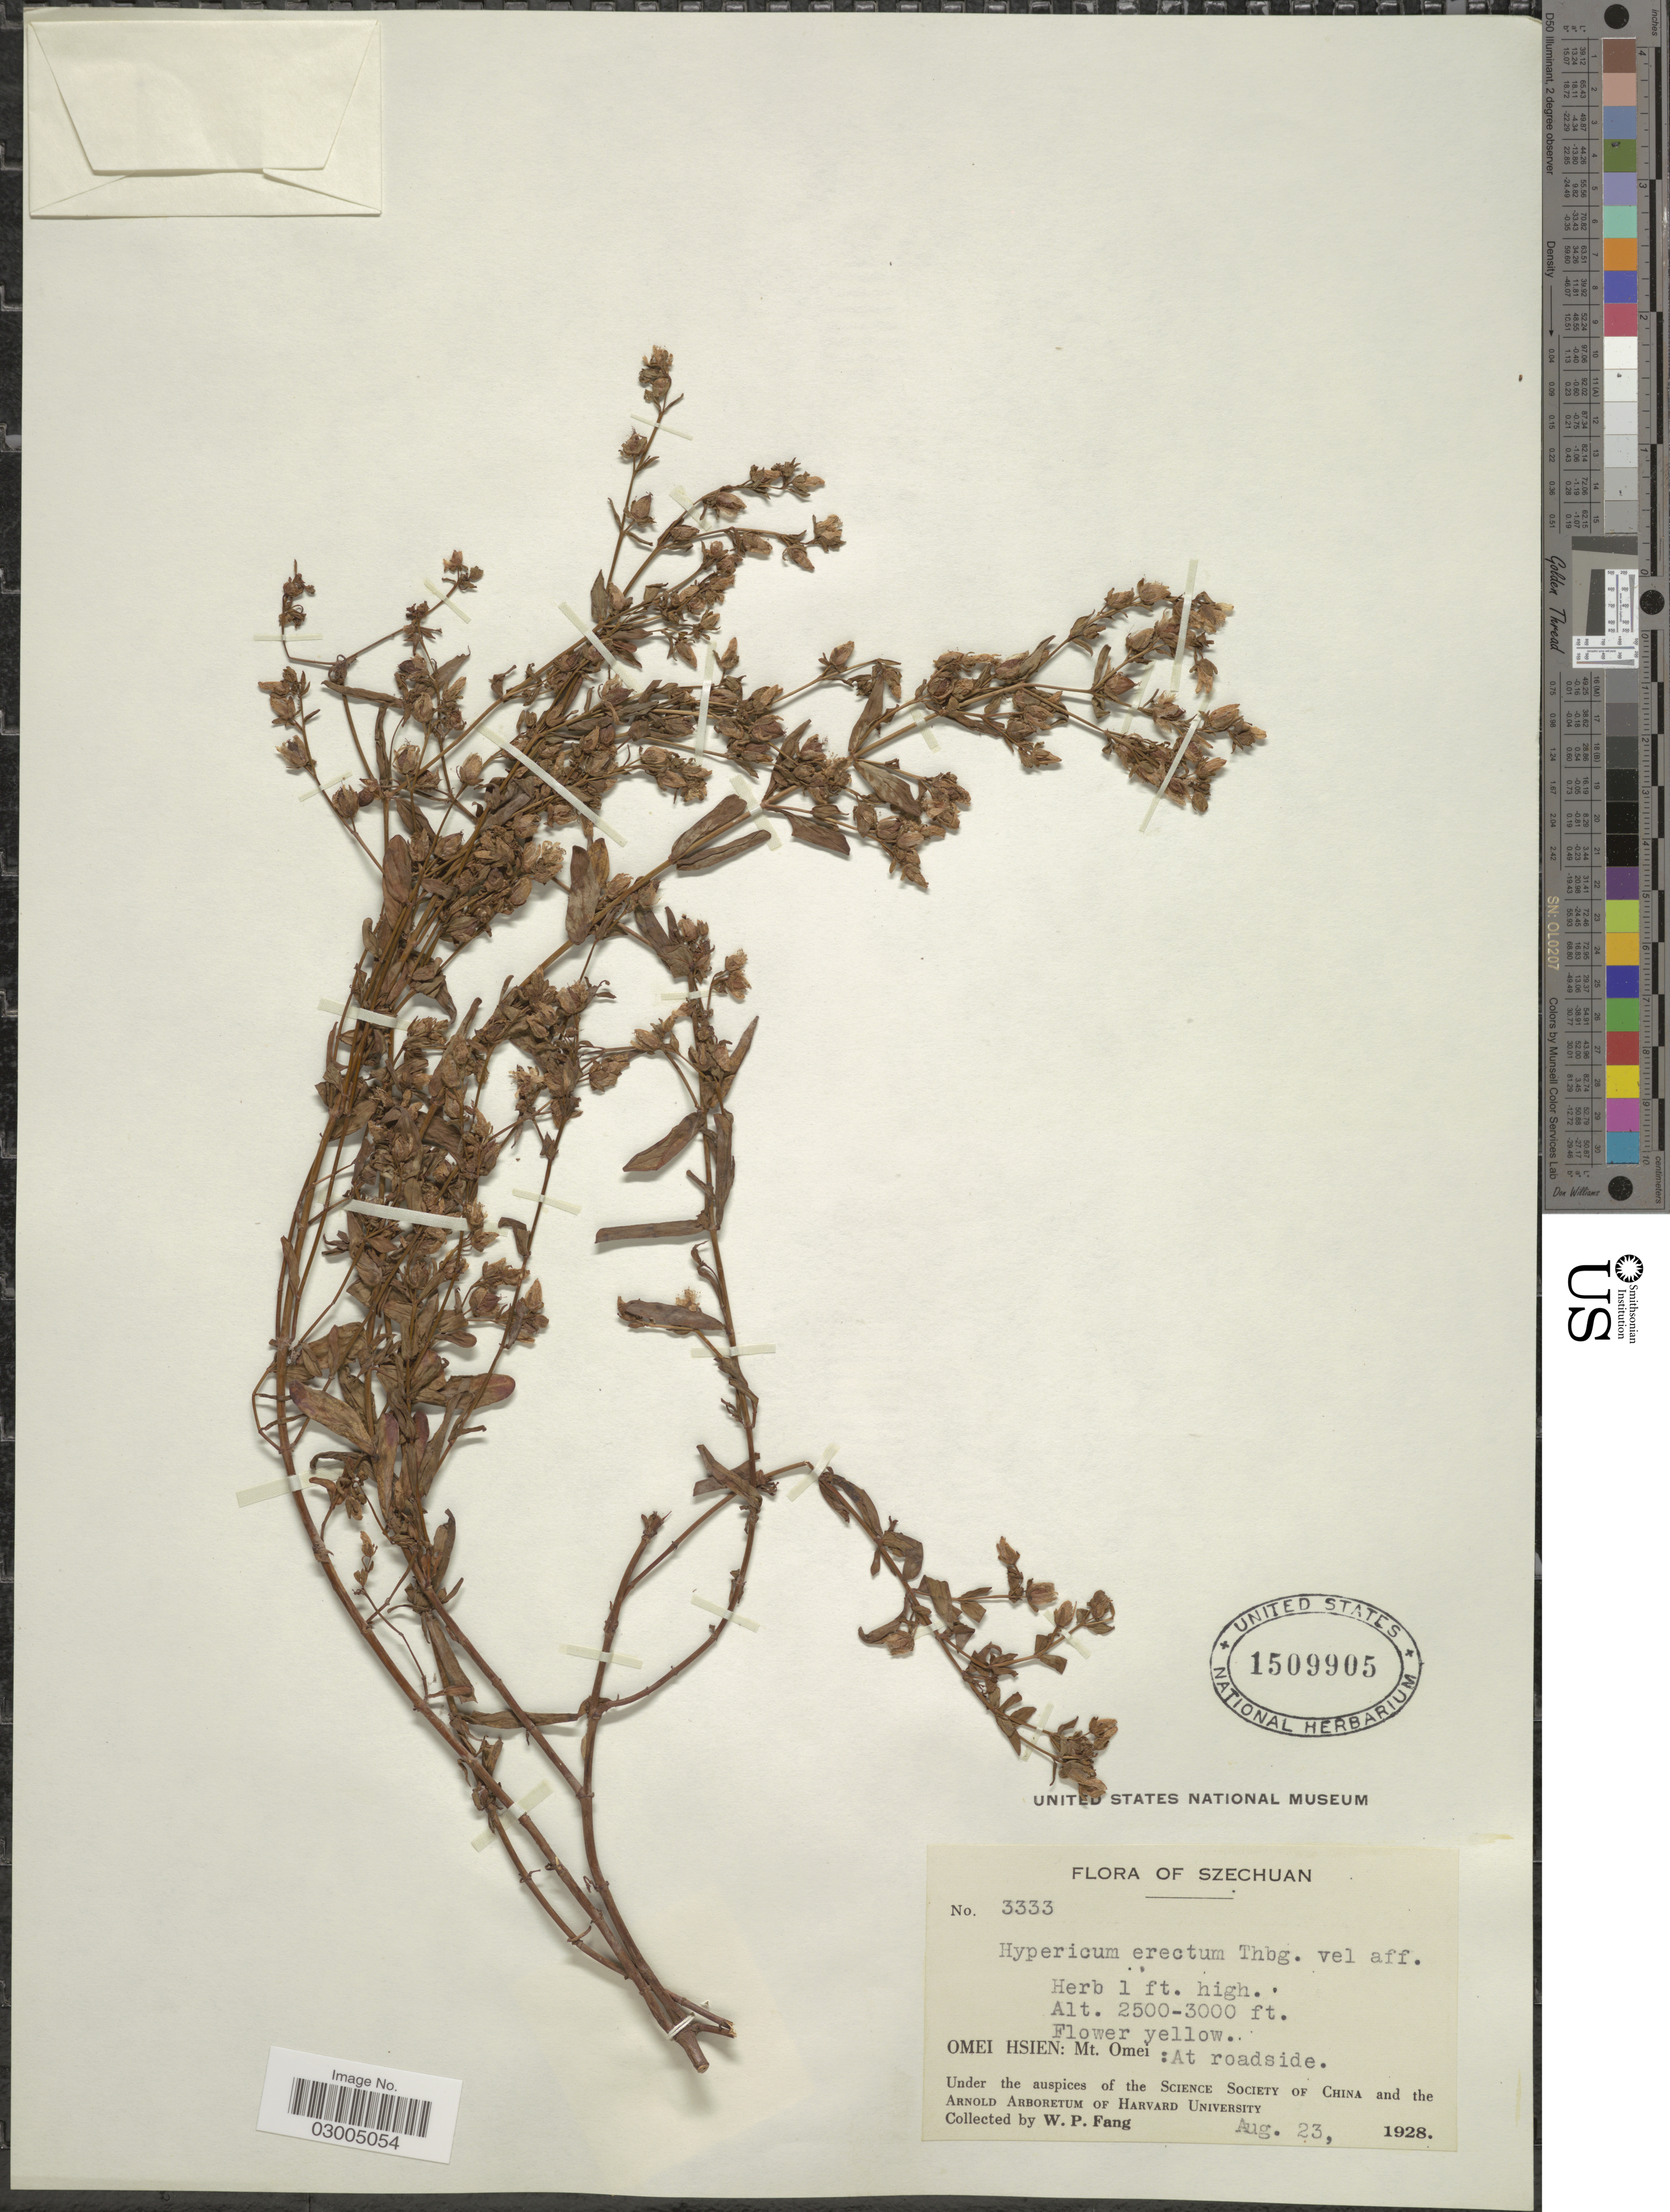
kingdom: Plantae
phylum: Tracheophyta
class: Magnoliopsida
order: Malpighiales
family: Hypericaceae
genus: Hypericum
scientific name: Hypericum attenuatum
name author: Fisch. ex Choisy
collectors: W. P. Fang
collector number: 3333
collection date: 1928-08-23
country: China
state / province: Sichuan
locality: Szechuan. Omei Hsien: Mt. Omei: At roadside.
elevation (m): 762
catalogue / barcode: US 1509905